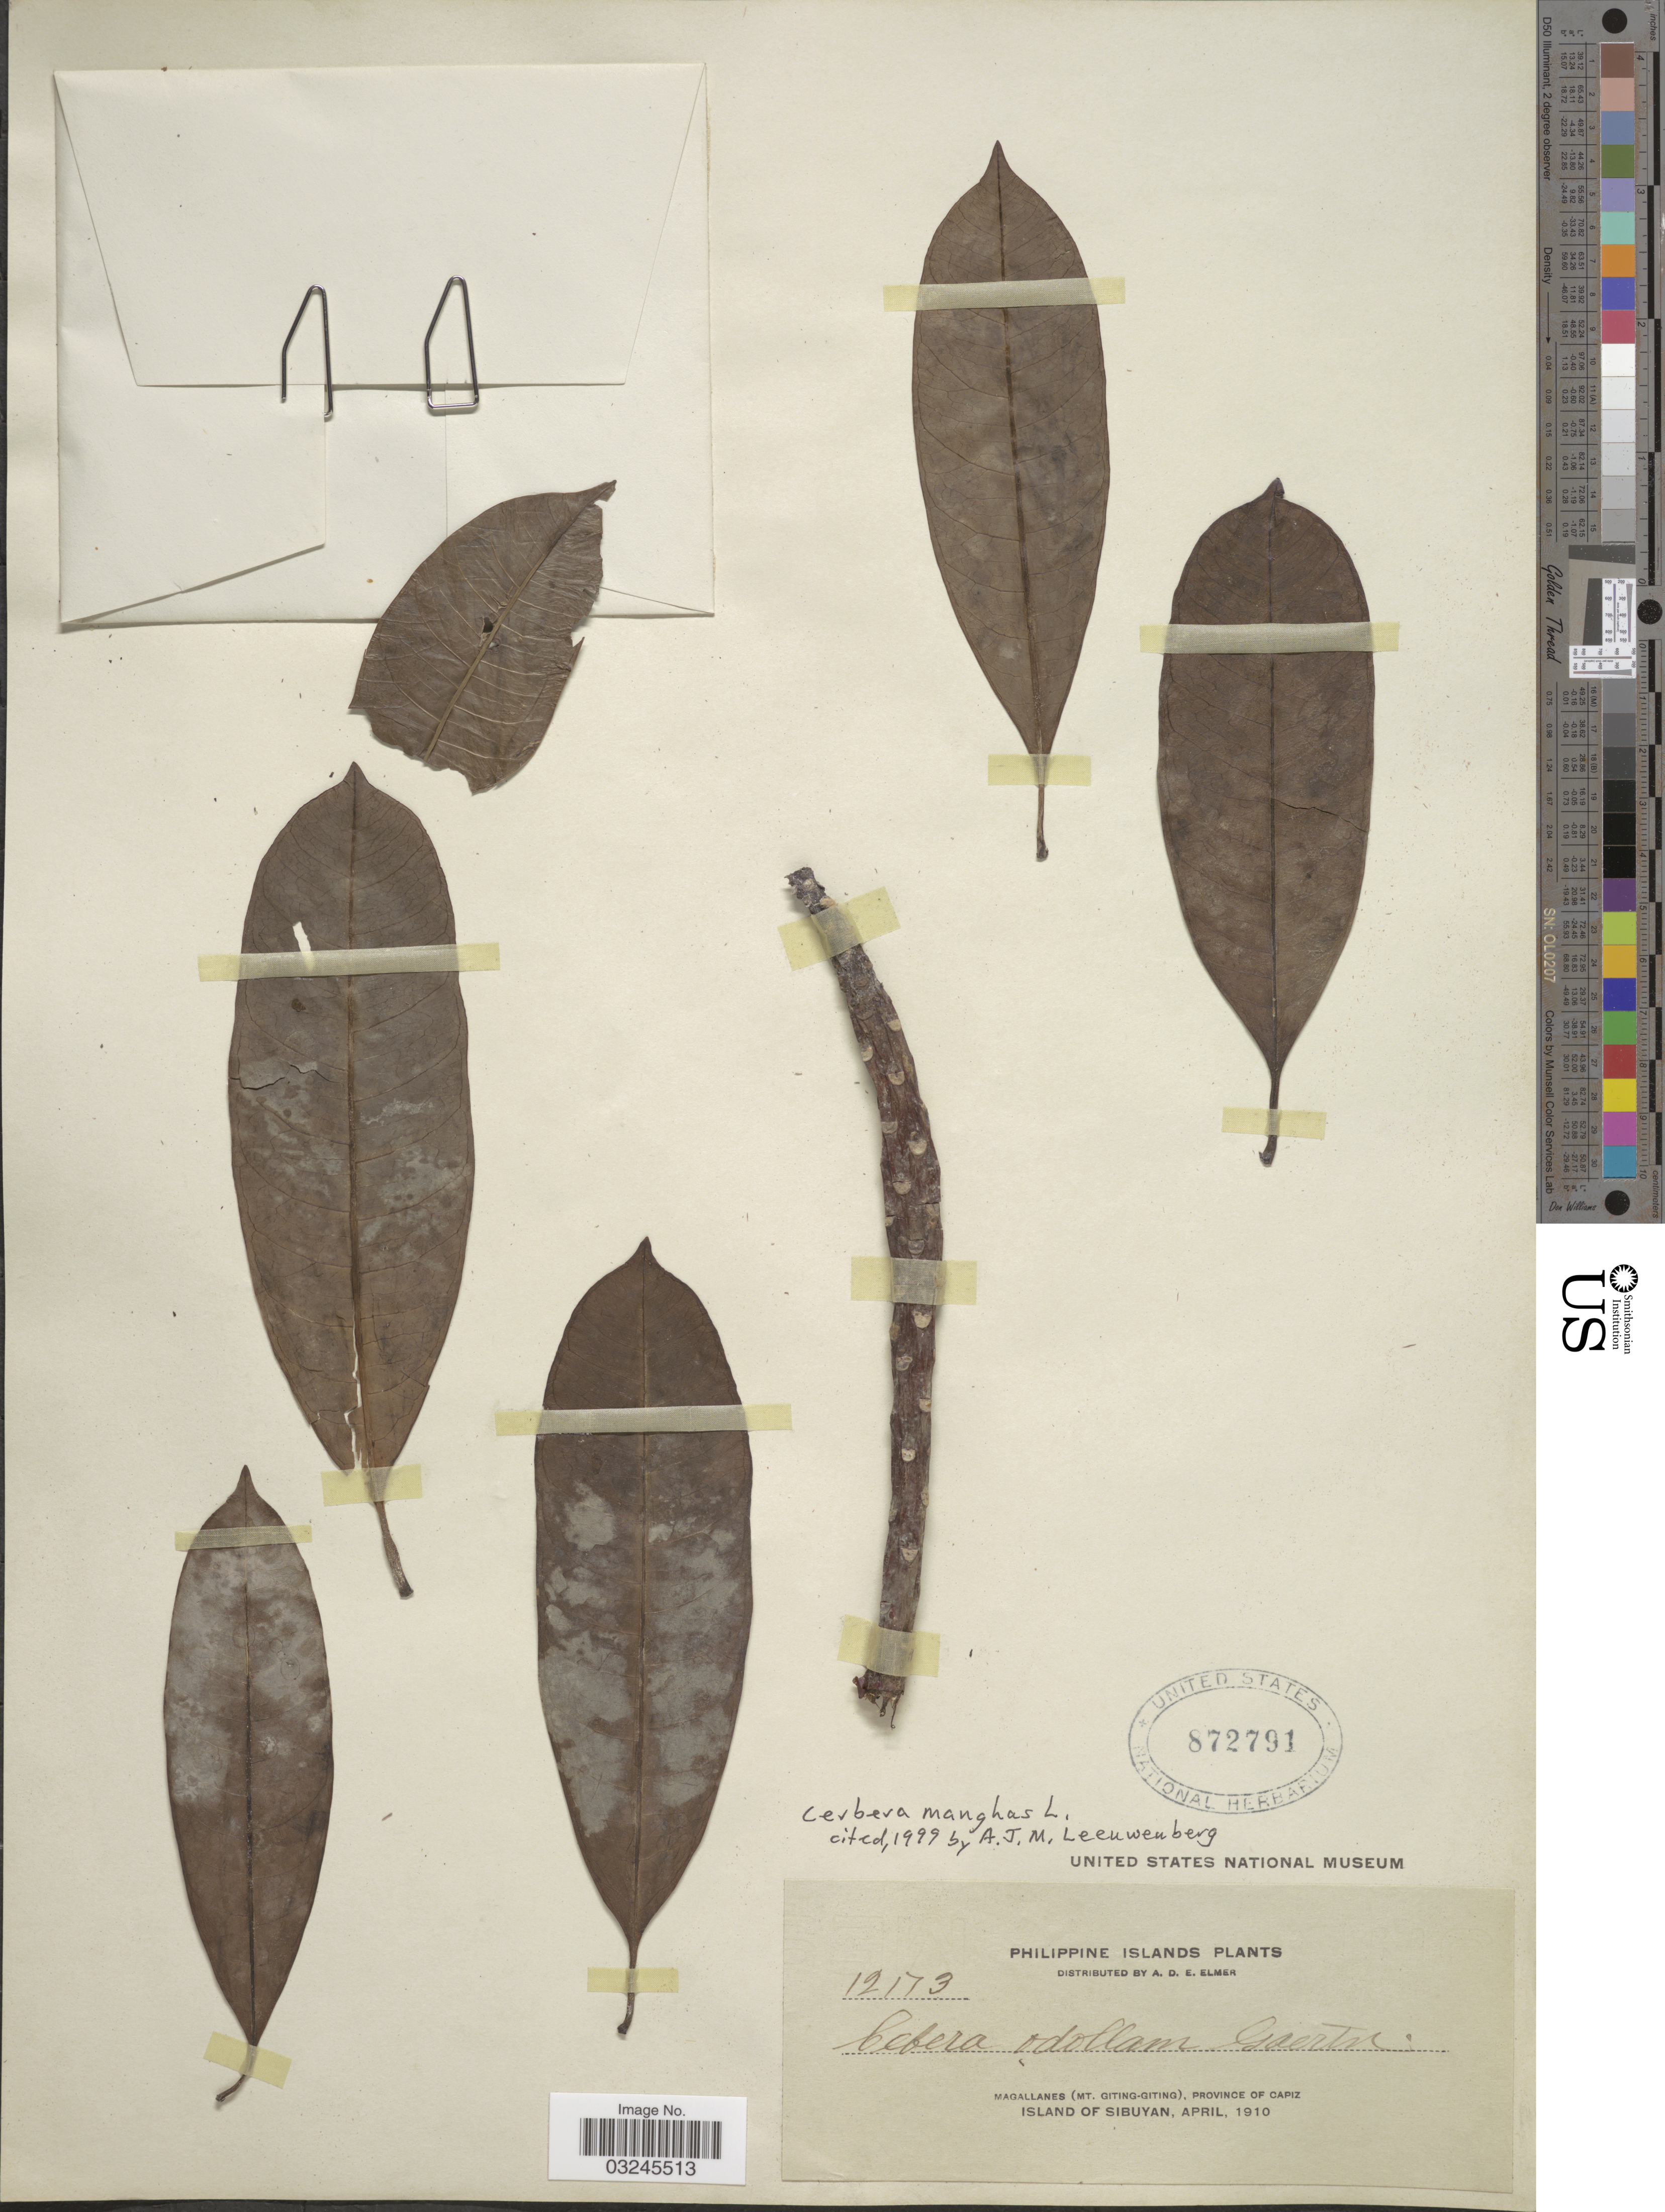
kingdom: Plantae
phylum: Tracheophyta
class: Magnoliopsida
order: Gentianales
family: Apocynaceae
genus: Cerbera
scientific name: Cerbera manghas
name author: L.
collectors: A. D. E. Elmer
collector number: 12173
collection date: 1910-04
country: Philippines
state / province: Western Visayas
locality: Magallanes (Mt. Giting-Giting), Province of Capiz. Island of Sibuyan.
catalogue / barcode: US 872791